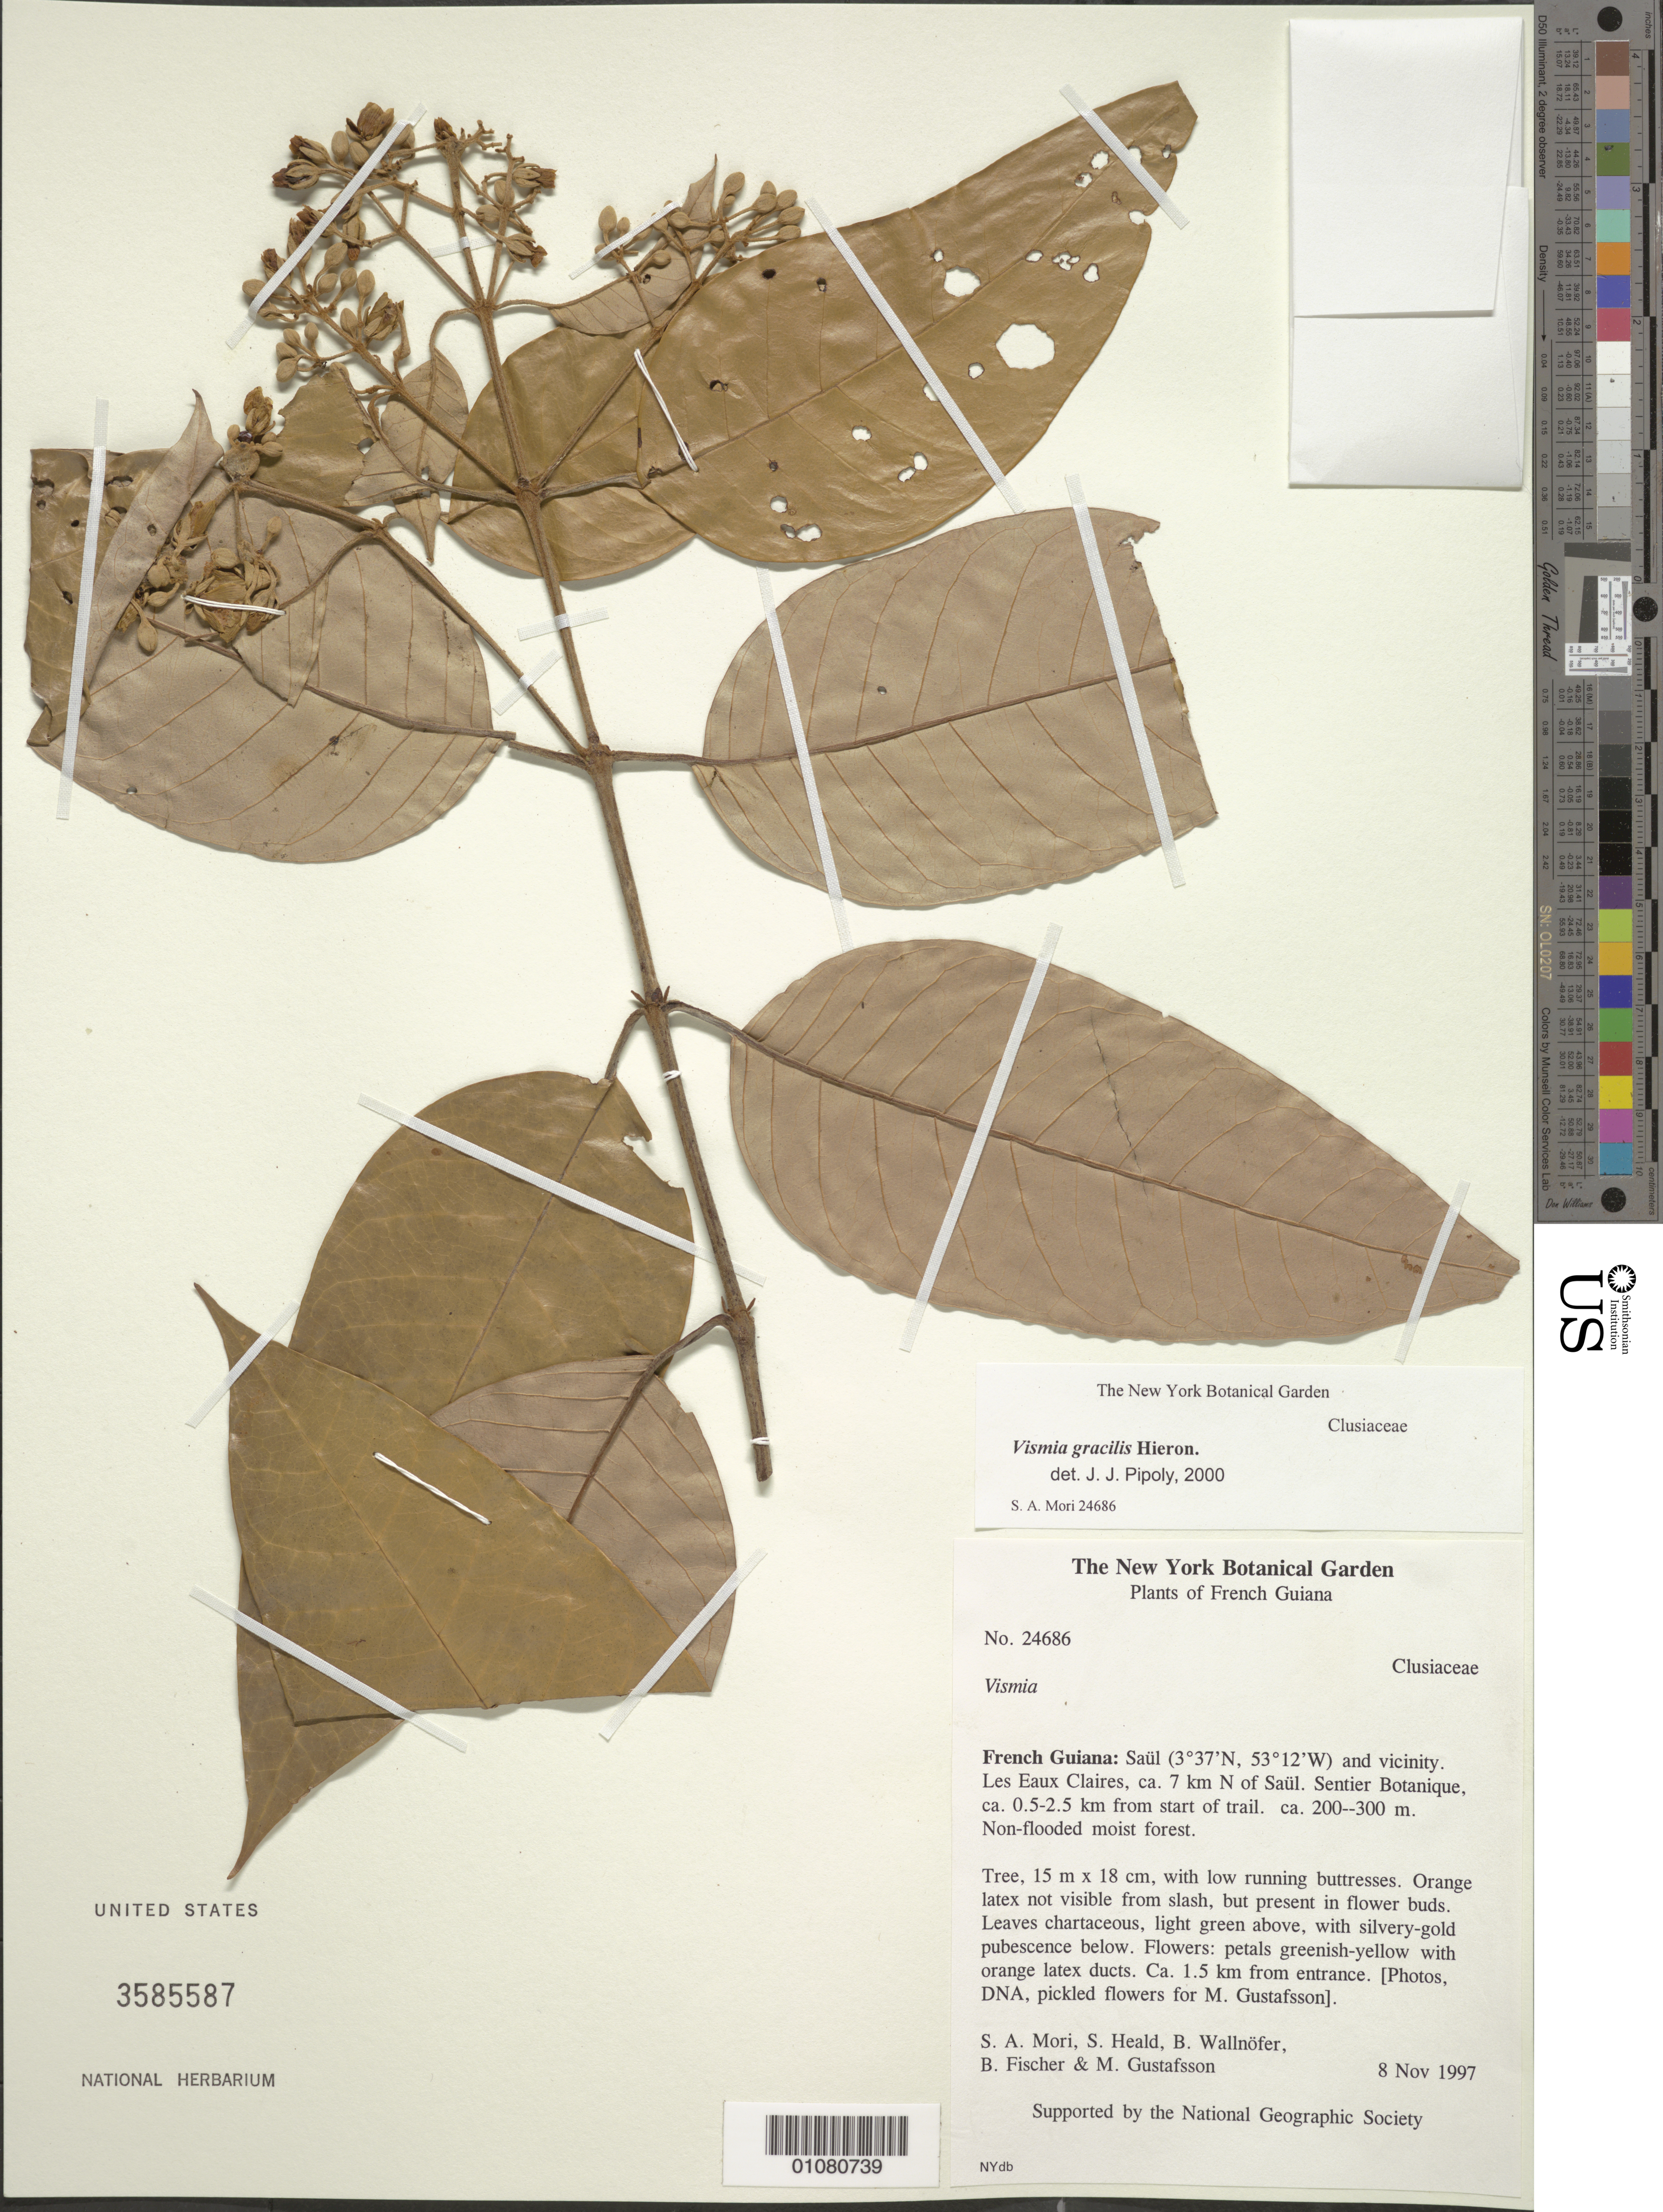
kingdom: Plantae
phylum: Tracheophyta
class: Magnoliopsida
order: Malpighiales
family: Hypericaceae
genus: Vismia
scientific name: Vismia gracilis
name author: Hieron.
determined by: Pipoly, J. J., III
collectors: S. Mori, S. Heald, B. Wallnöfer, B. Fischer & M. H. Gustafsson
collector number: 24686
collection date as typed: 8-Nov-97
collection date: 1997-11-08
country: French Guiana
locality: Saül and vic., Les Eaux Claires, ca. 7 km N of Saül. Sentier Botanique, ca 0.5-2.5km from start of trail; ca. 1.5 km from entrance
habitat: Non-flooded moist forest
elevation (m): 200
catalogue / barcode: US 3585587